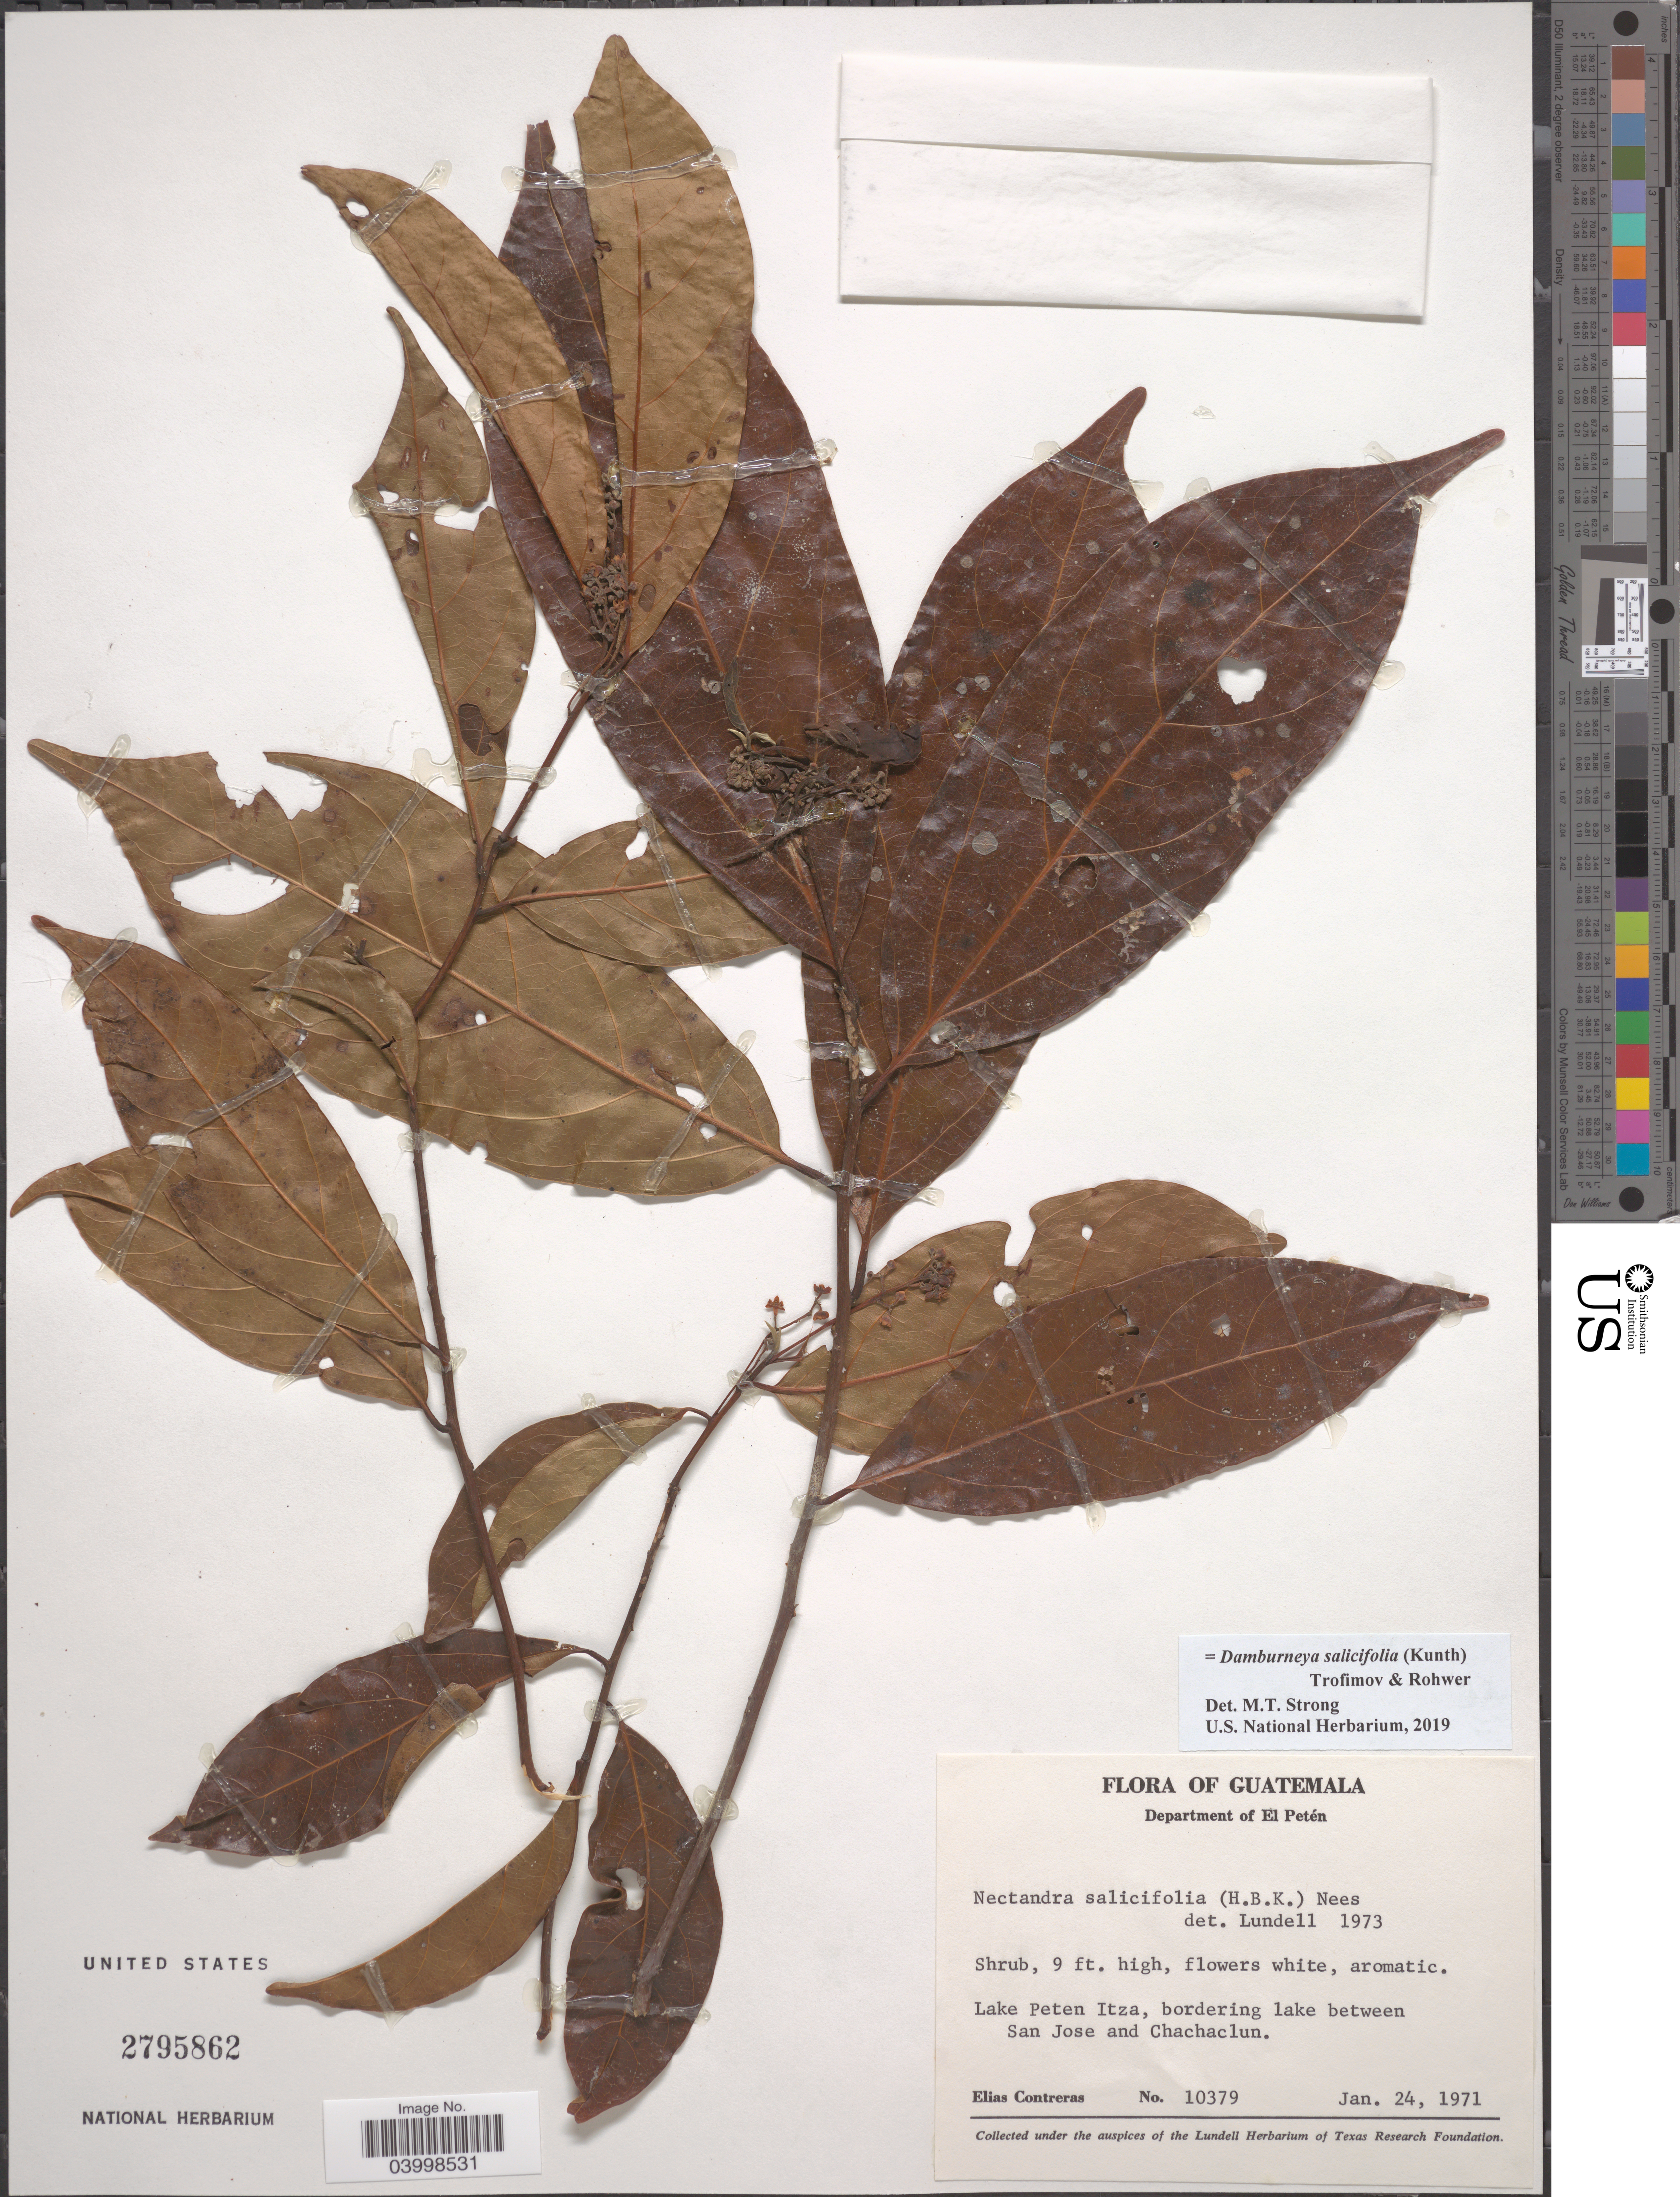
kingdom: Plantae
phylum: Tracheophyta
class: Magnoliopsida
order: Laurales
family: Lauraceae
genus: Damburneya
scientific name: Damburneya salicifolia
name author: (Kunth) Trofimov & Rohwer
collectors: E. Contreras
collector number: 10379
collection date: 1971-01-24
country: Guatemala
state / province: El Peten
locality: Department of El Petén. Lake Peten Itza, bordering lake between San Jose and Chachaclun.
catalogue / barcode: US 2795862